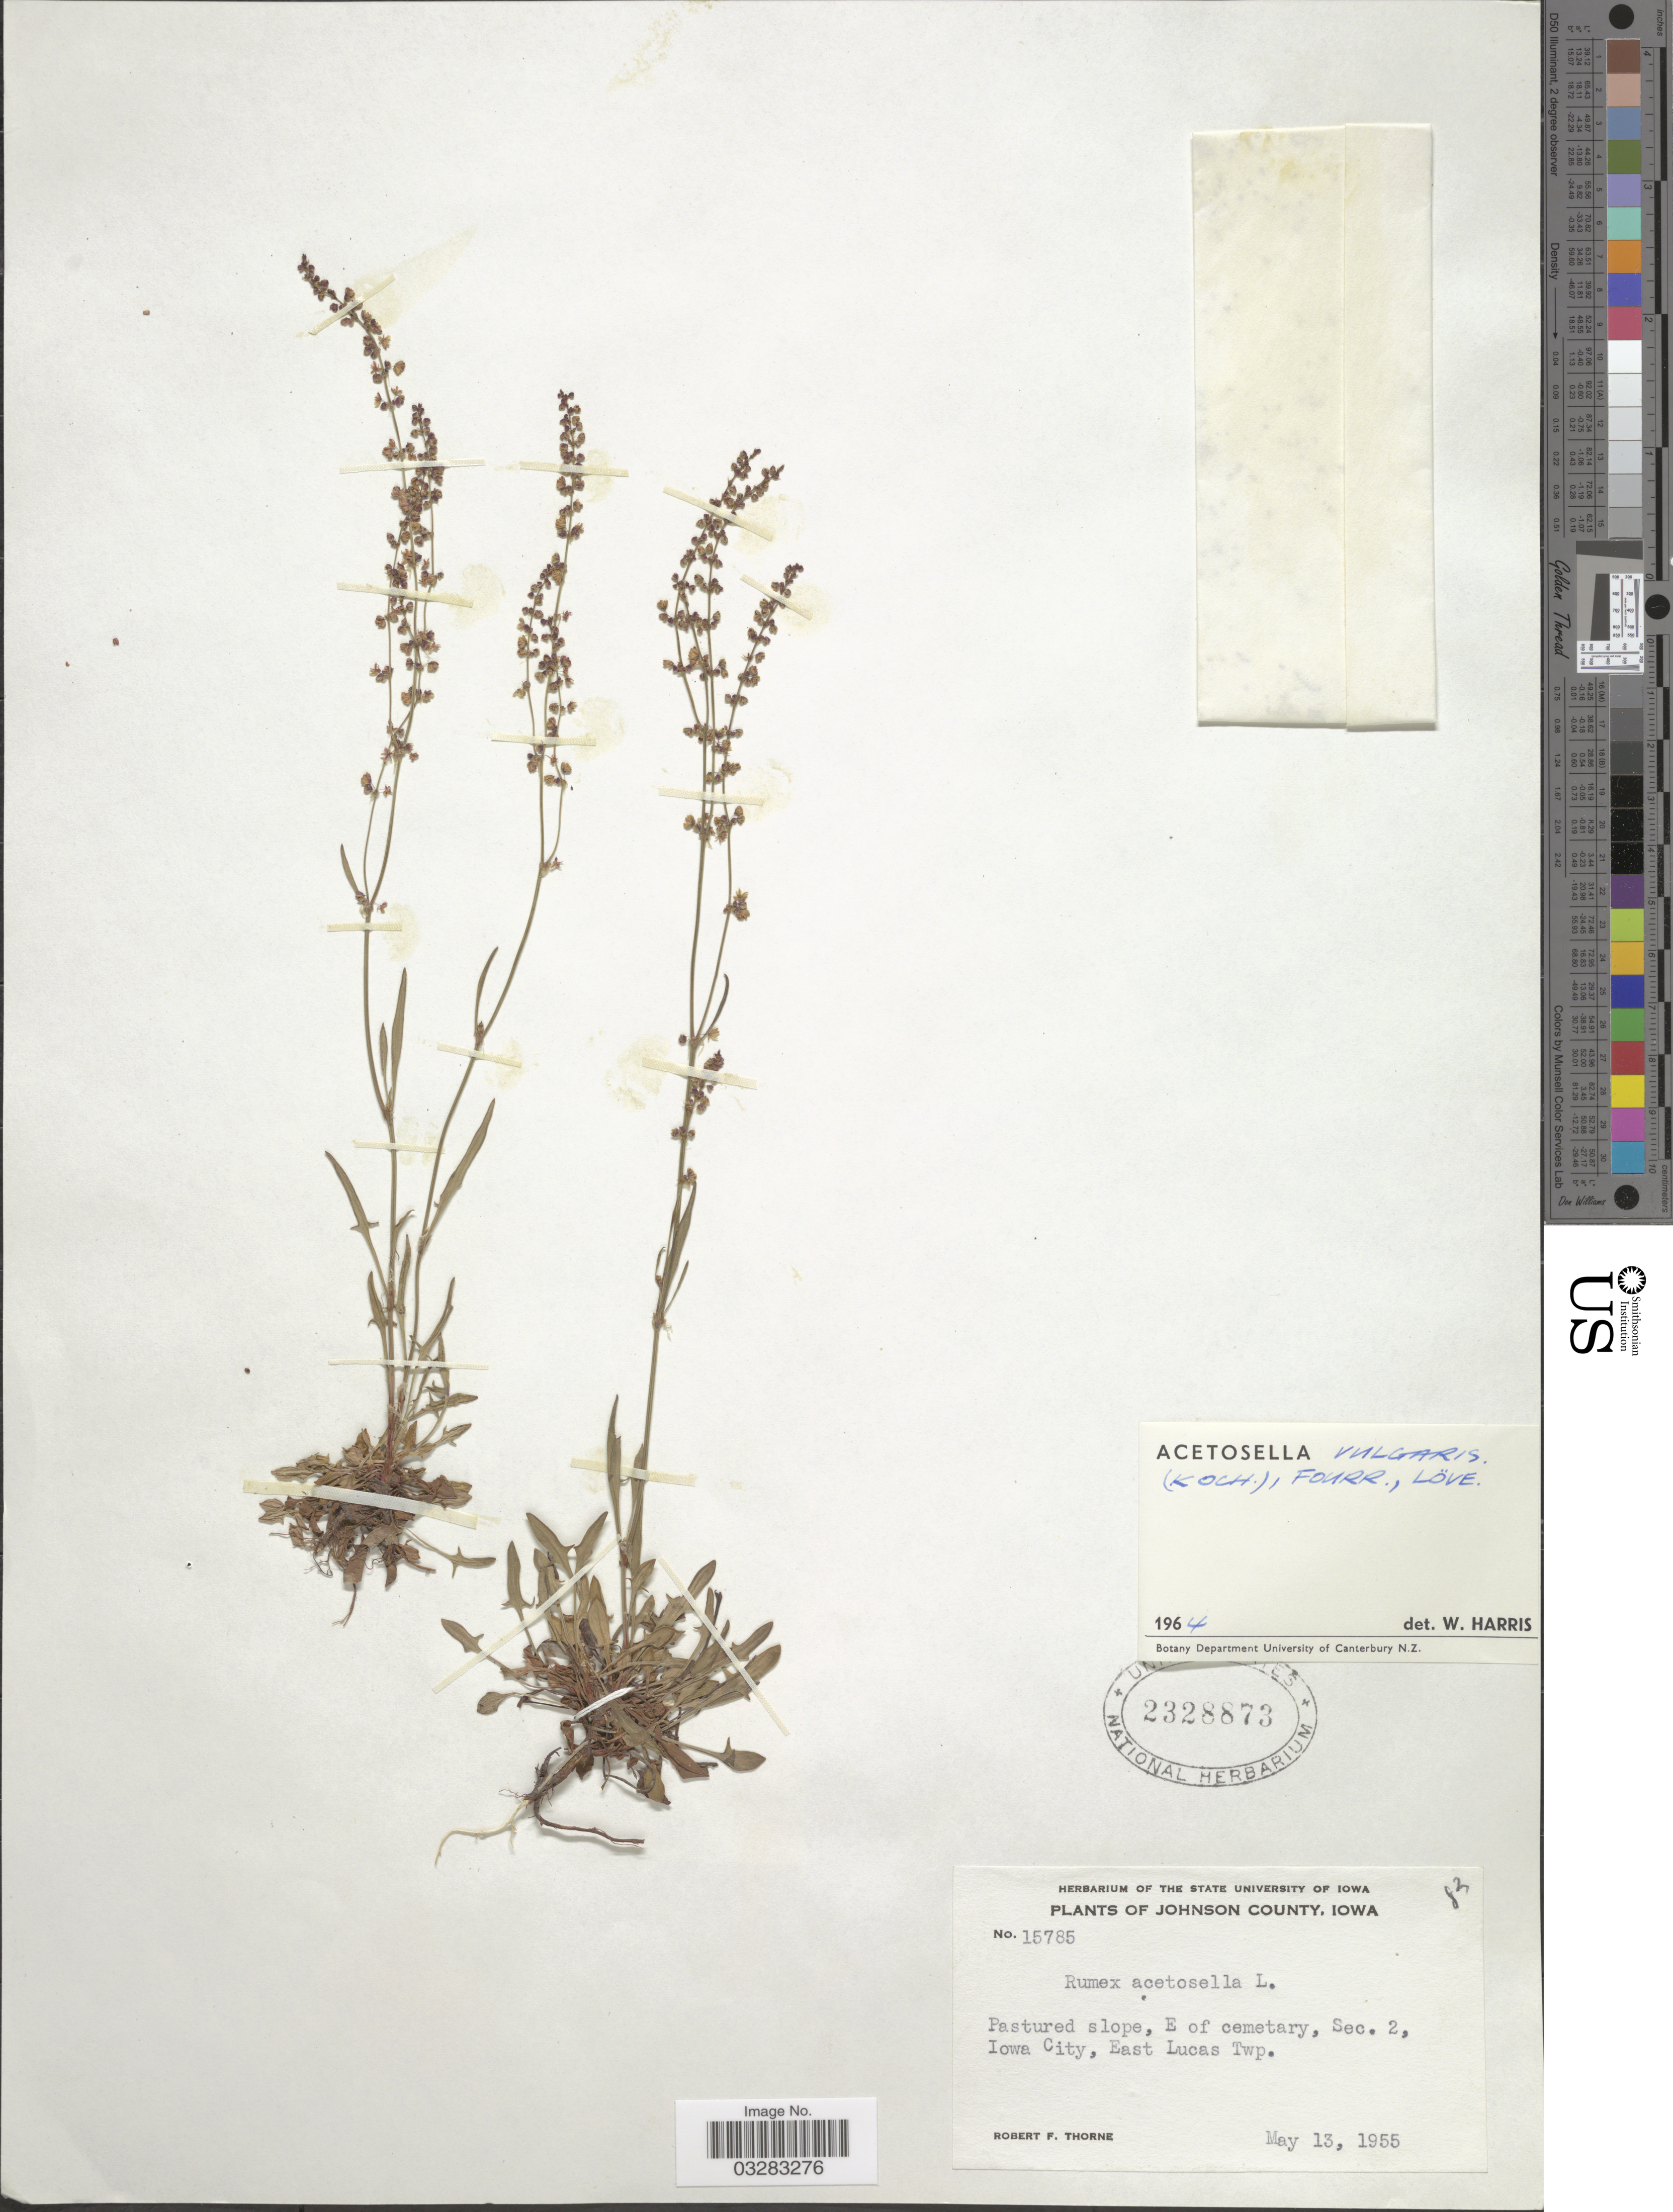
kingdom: Plantae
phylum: Tracheophyta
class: Magnoliopsida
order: Caryophyllales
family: Polygonaceae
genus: Rumex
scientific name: Rumex acetosella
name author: L.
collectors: R. F. Thorne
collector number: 15785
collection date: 1955-05-13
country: United States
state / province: Iowa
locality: Johnson County. Pastured slope, E of cemetary, Sec. 2, Iowa City, East Lucas Twp.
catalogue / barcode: US 2328873